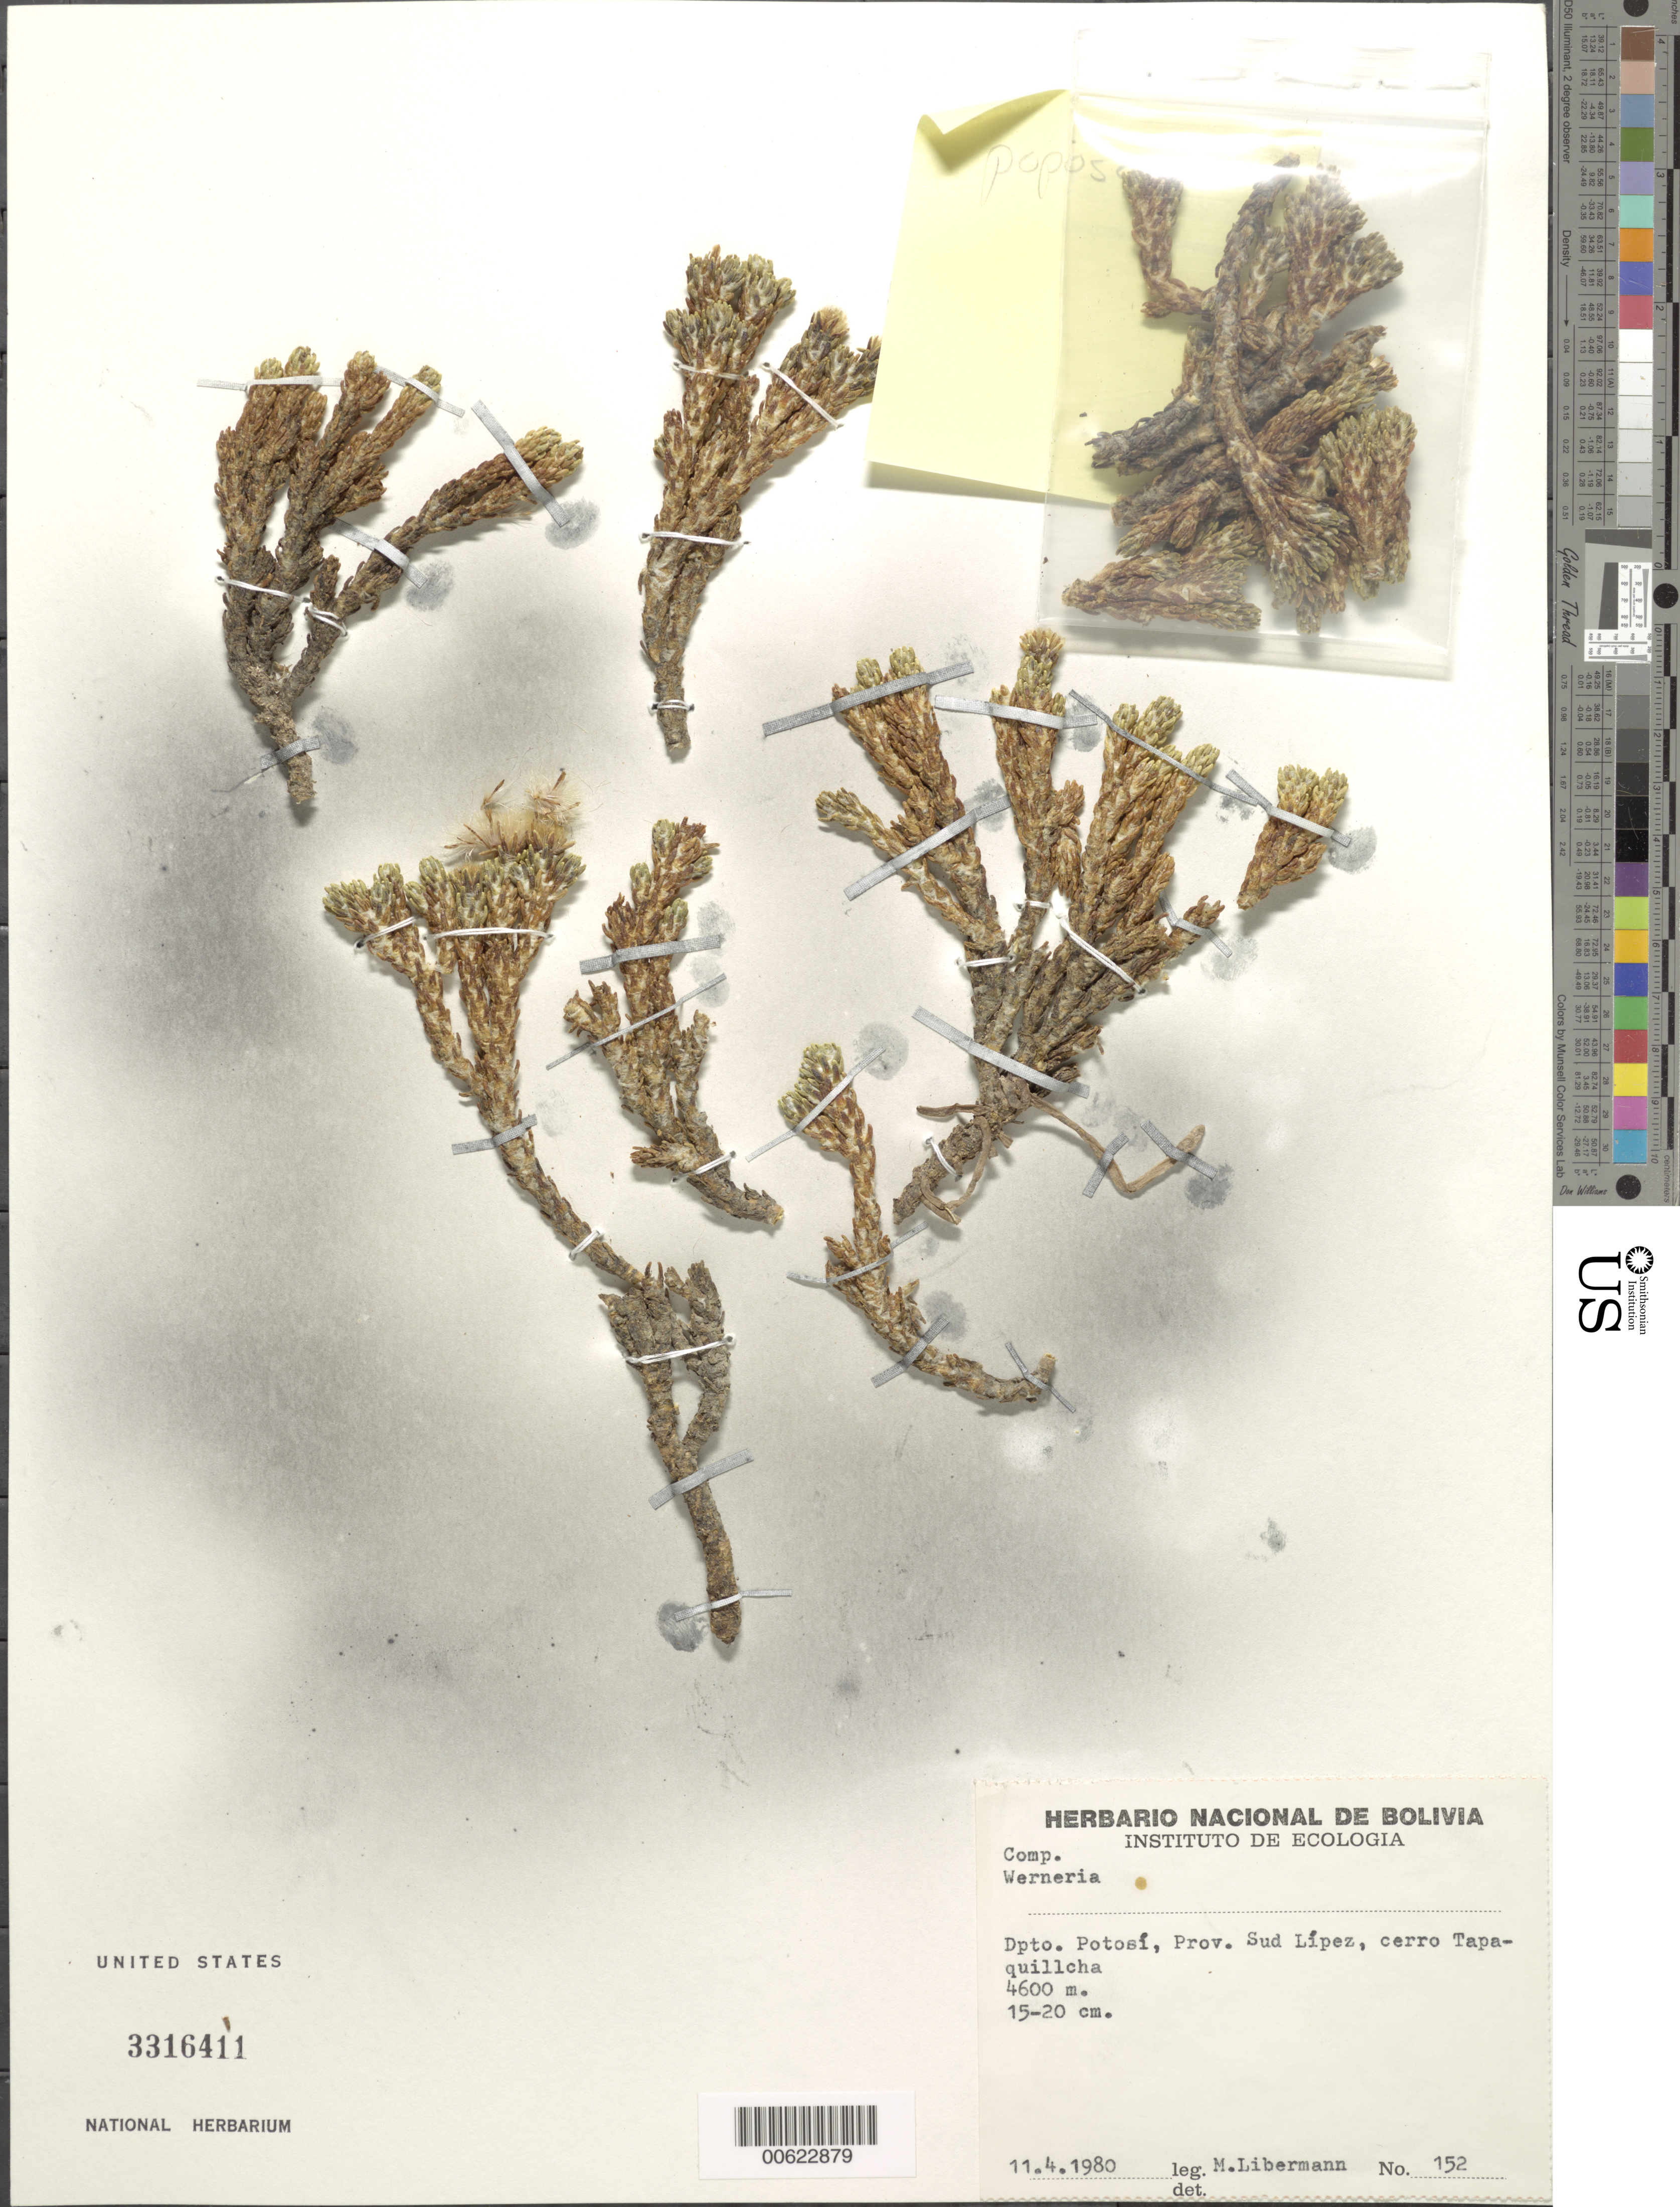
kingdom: Plantae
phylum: Tracheophyta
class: Magnoliopsida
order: Asterales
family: Asteraceae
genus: Werneria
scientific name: Werneria spathulata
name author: Wedd.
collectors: M. Liberman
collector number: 152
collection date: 1980-04-11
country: Bolivia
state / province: Potosi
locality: Sud Lípez: Cerro Tapaquillcha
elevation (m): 4600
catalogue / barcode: US 3316411